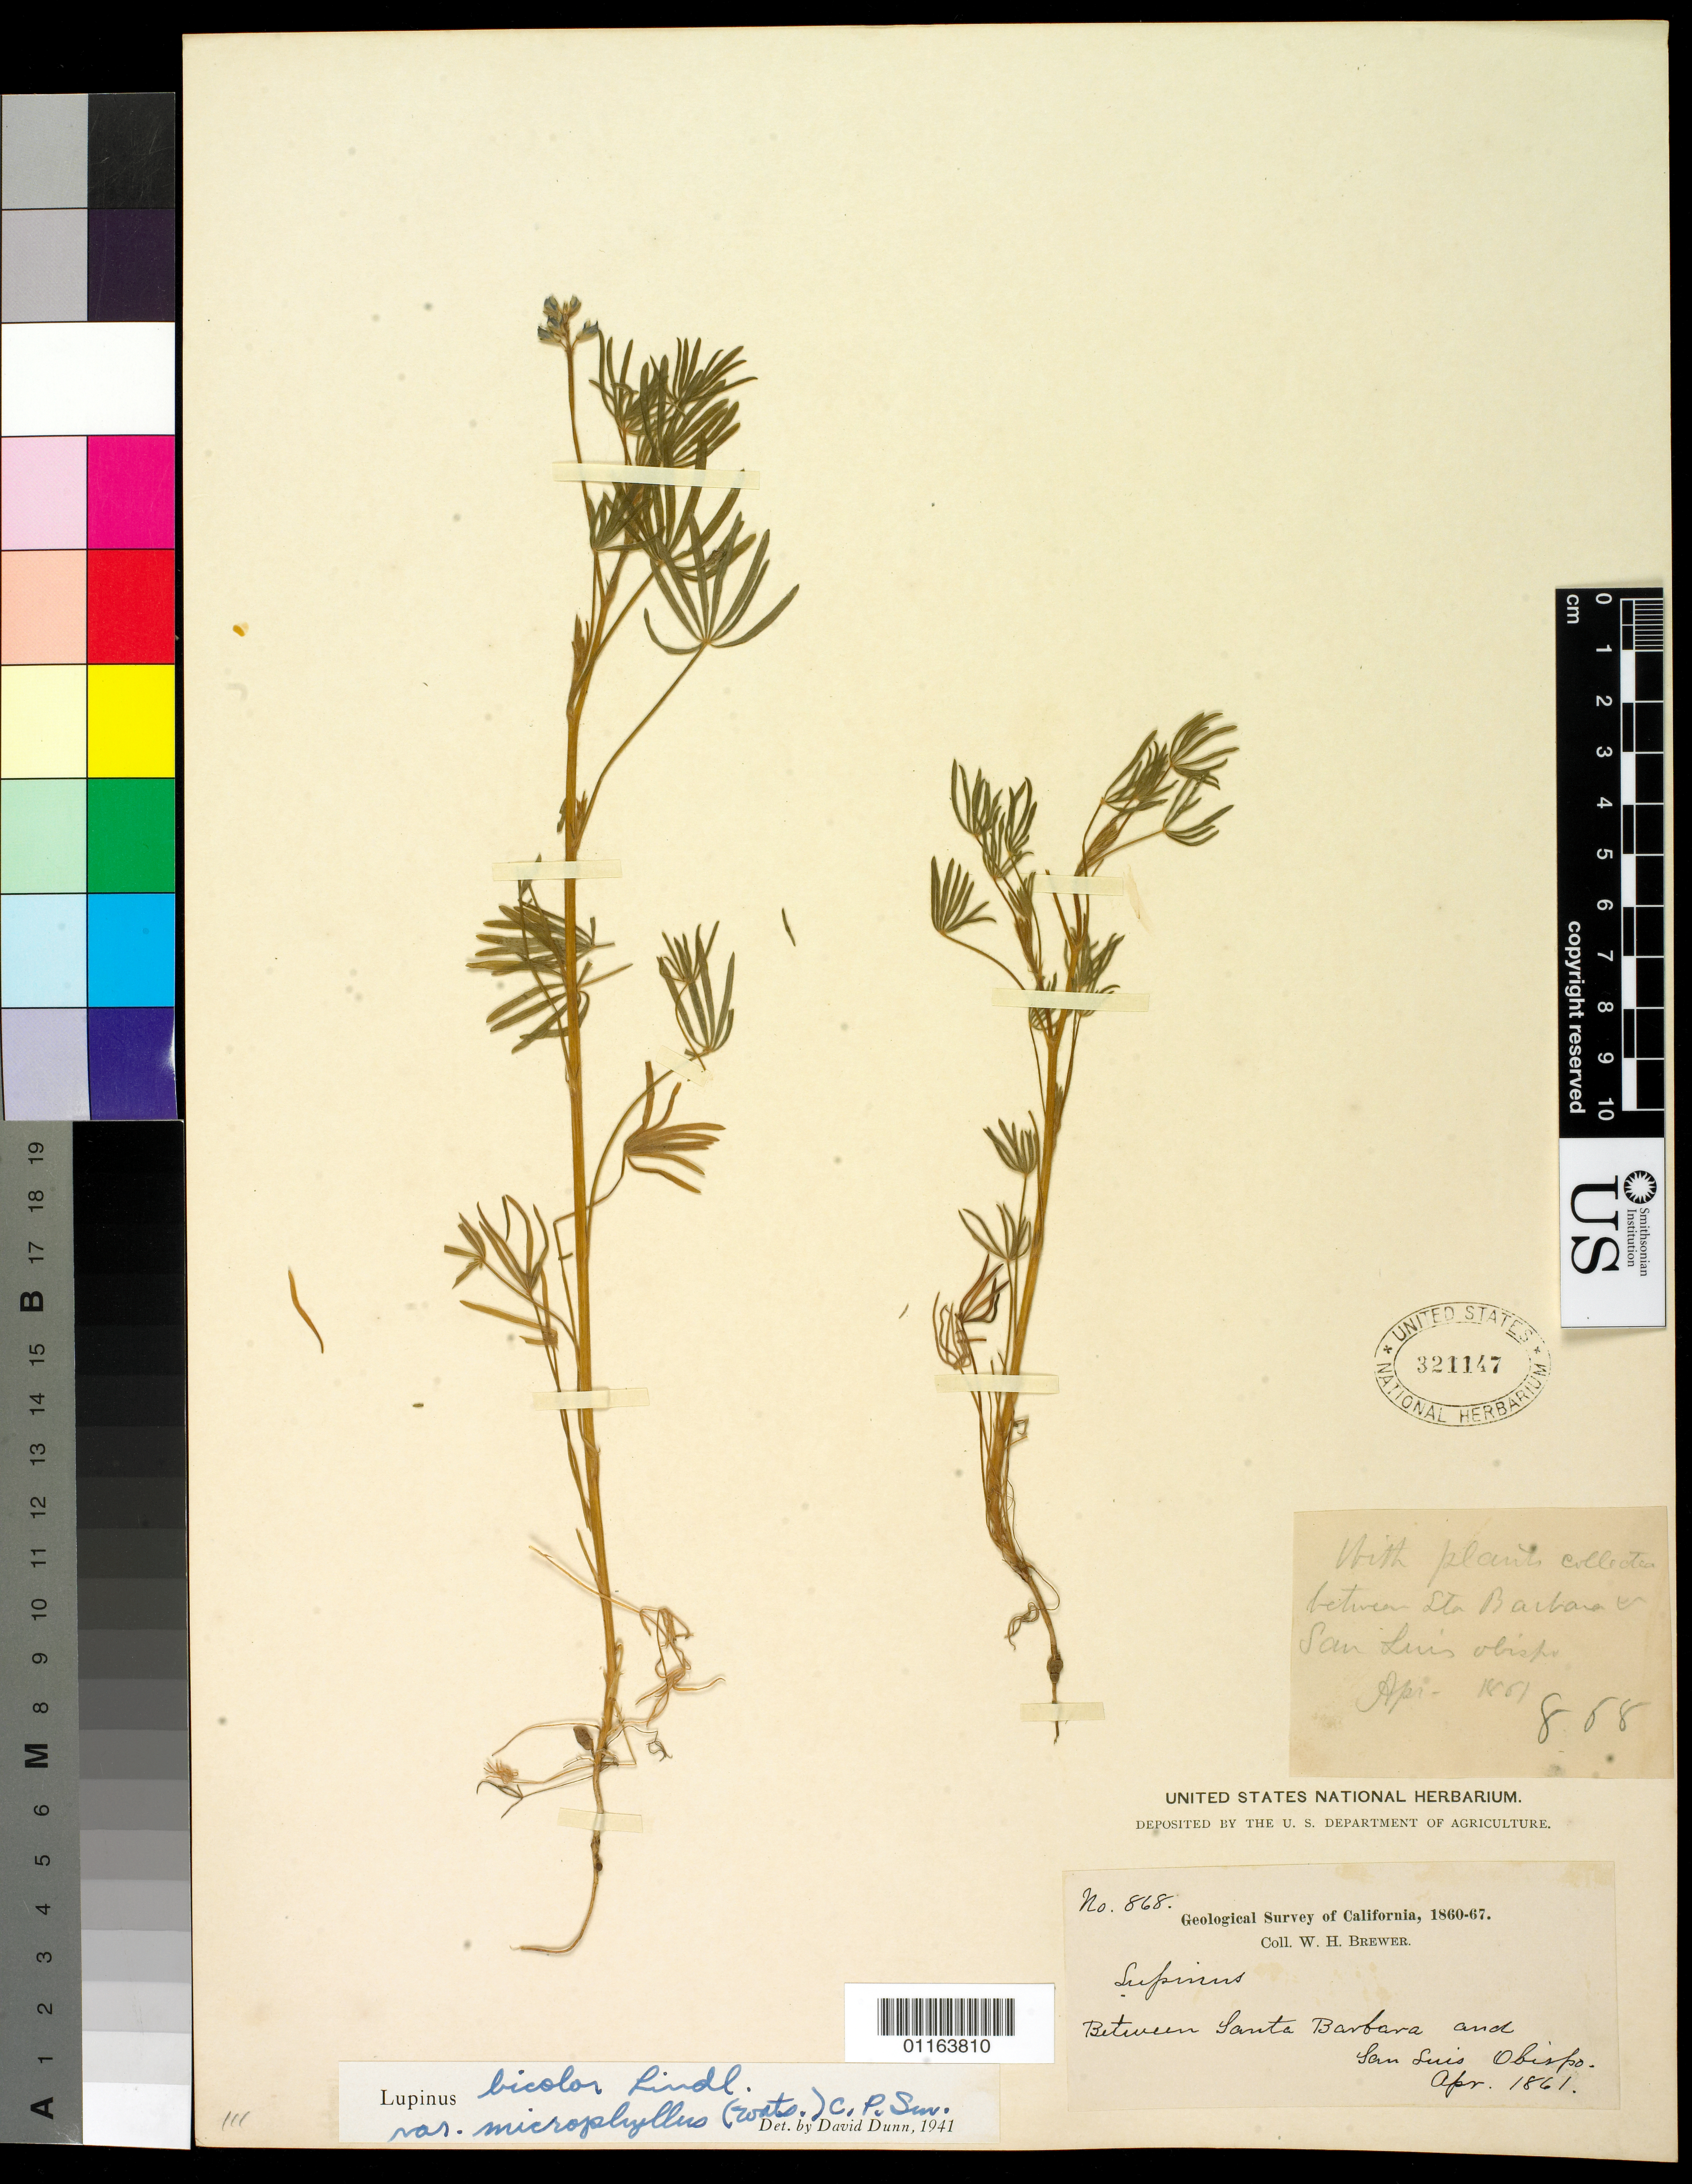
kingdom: Plantae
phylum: Tracheophyta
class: Magnoliopsida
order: Fabales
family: Fabaceae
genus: Lupinus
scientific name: Lupinus bicolor var. microphyllus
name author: Lindl.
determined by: Dunn, D.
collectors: W. H. Brewer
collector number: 868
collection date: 1861-04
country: United States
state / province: California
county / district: Santa Barbara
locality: Between Santa Barbara and San Luis Obispo.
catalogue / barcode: US 321147